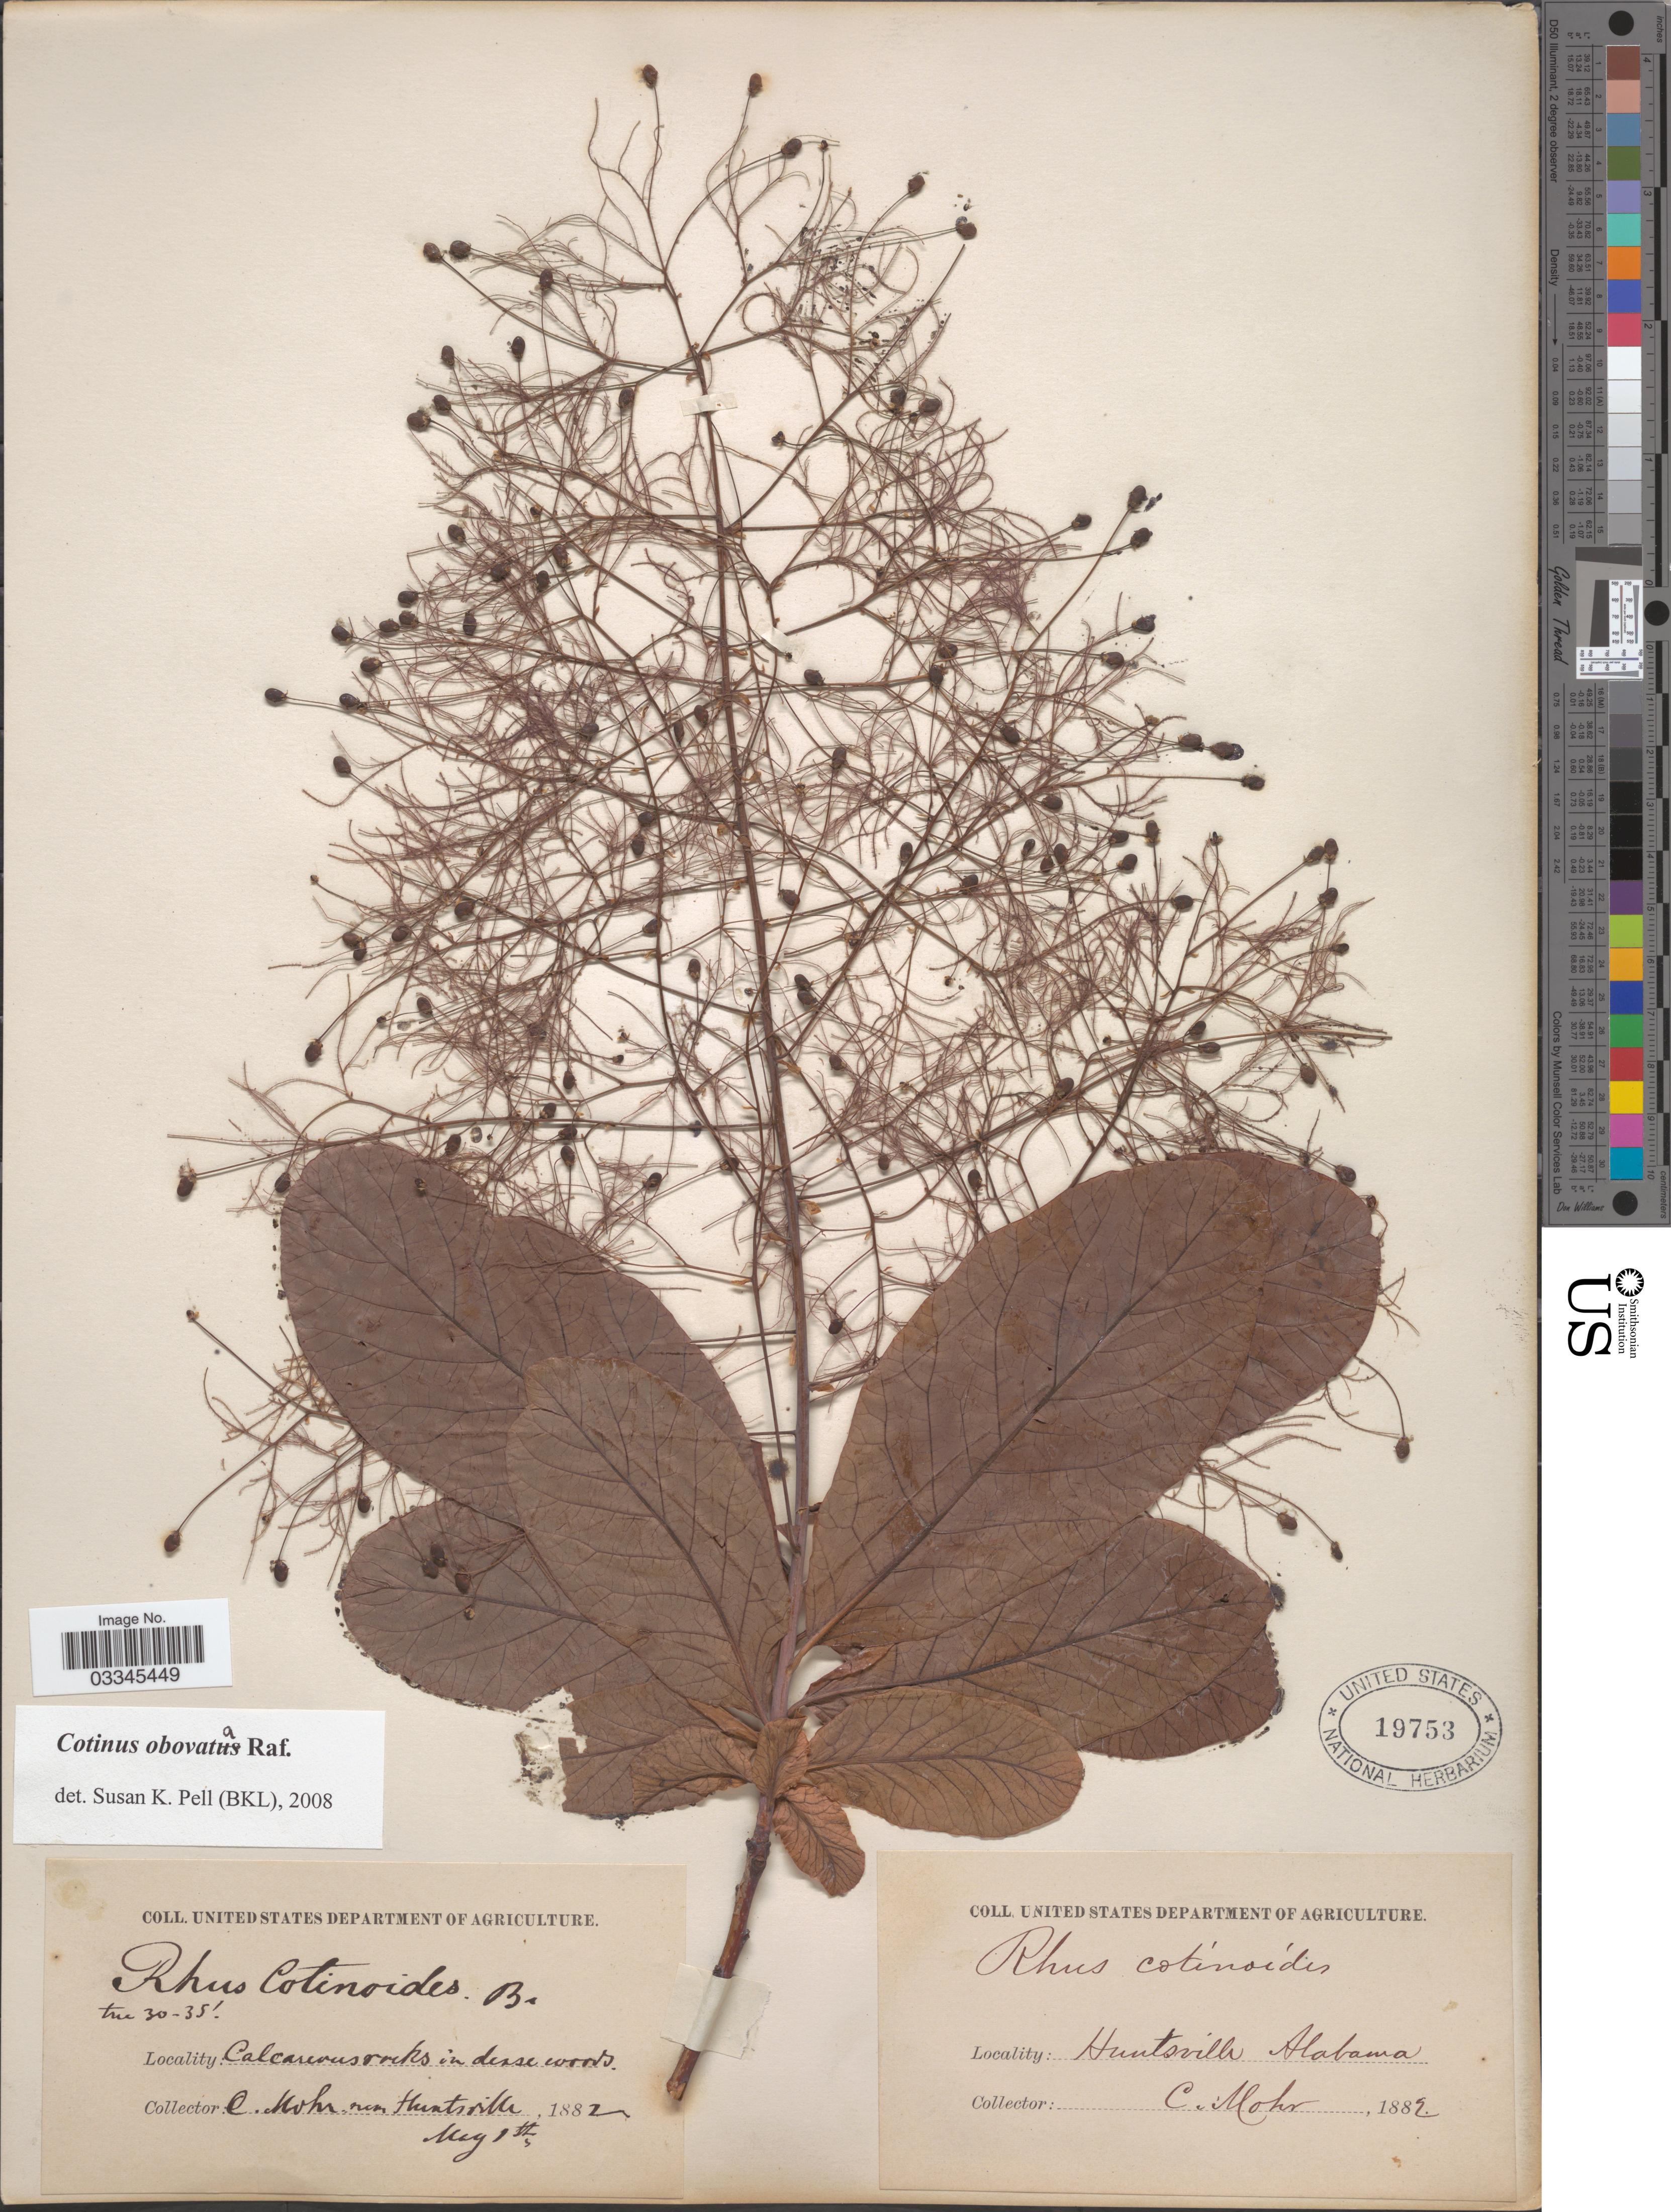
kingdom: Plantae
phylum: Tracheophyta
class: Magnoliopsida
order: Sapindales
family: Anacardiaceae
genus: Cotinus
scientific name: Cotinus obovatus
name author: Raf.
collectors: C. T. Mohr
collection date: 1882-05-01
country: United States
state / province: Alabama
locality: Huntsville.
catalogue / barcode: US 19753